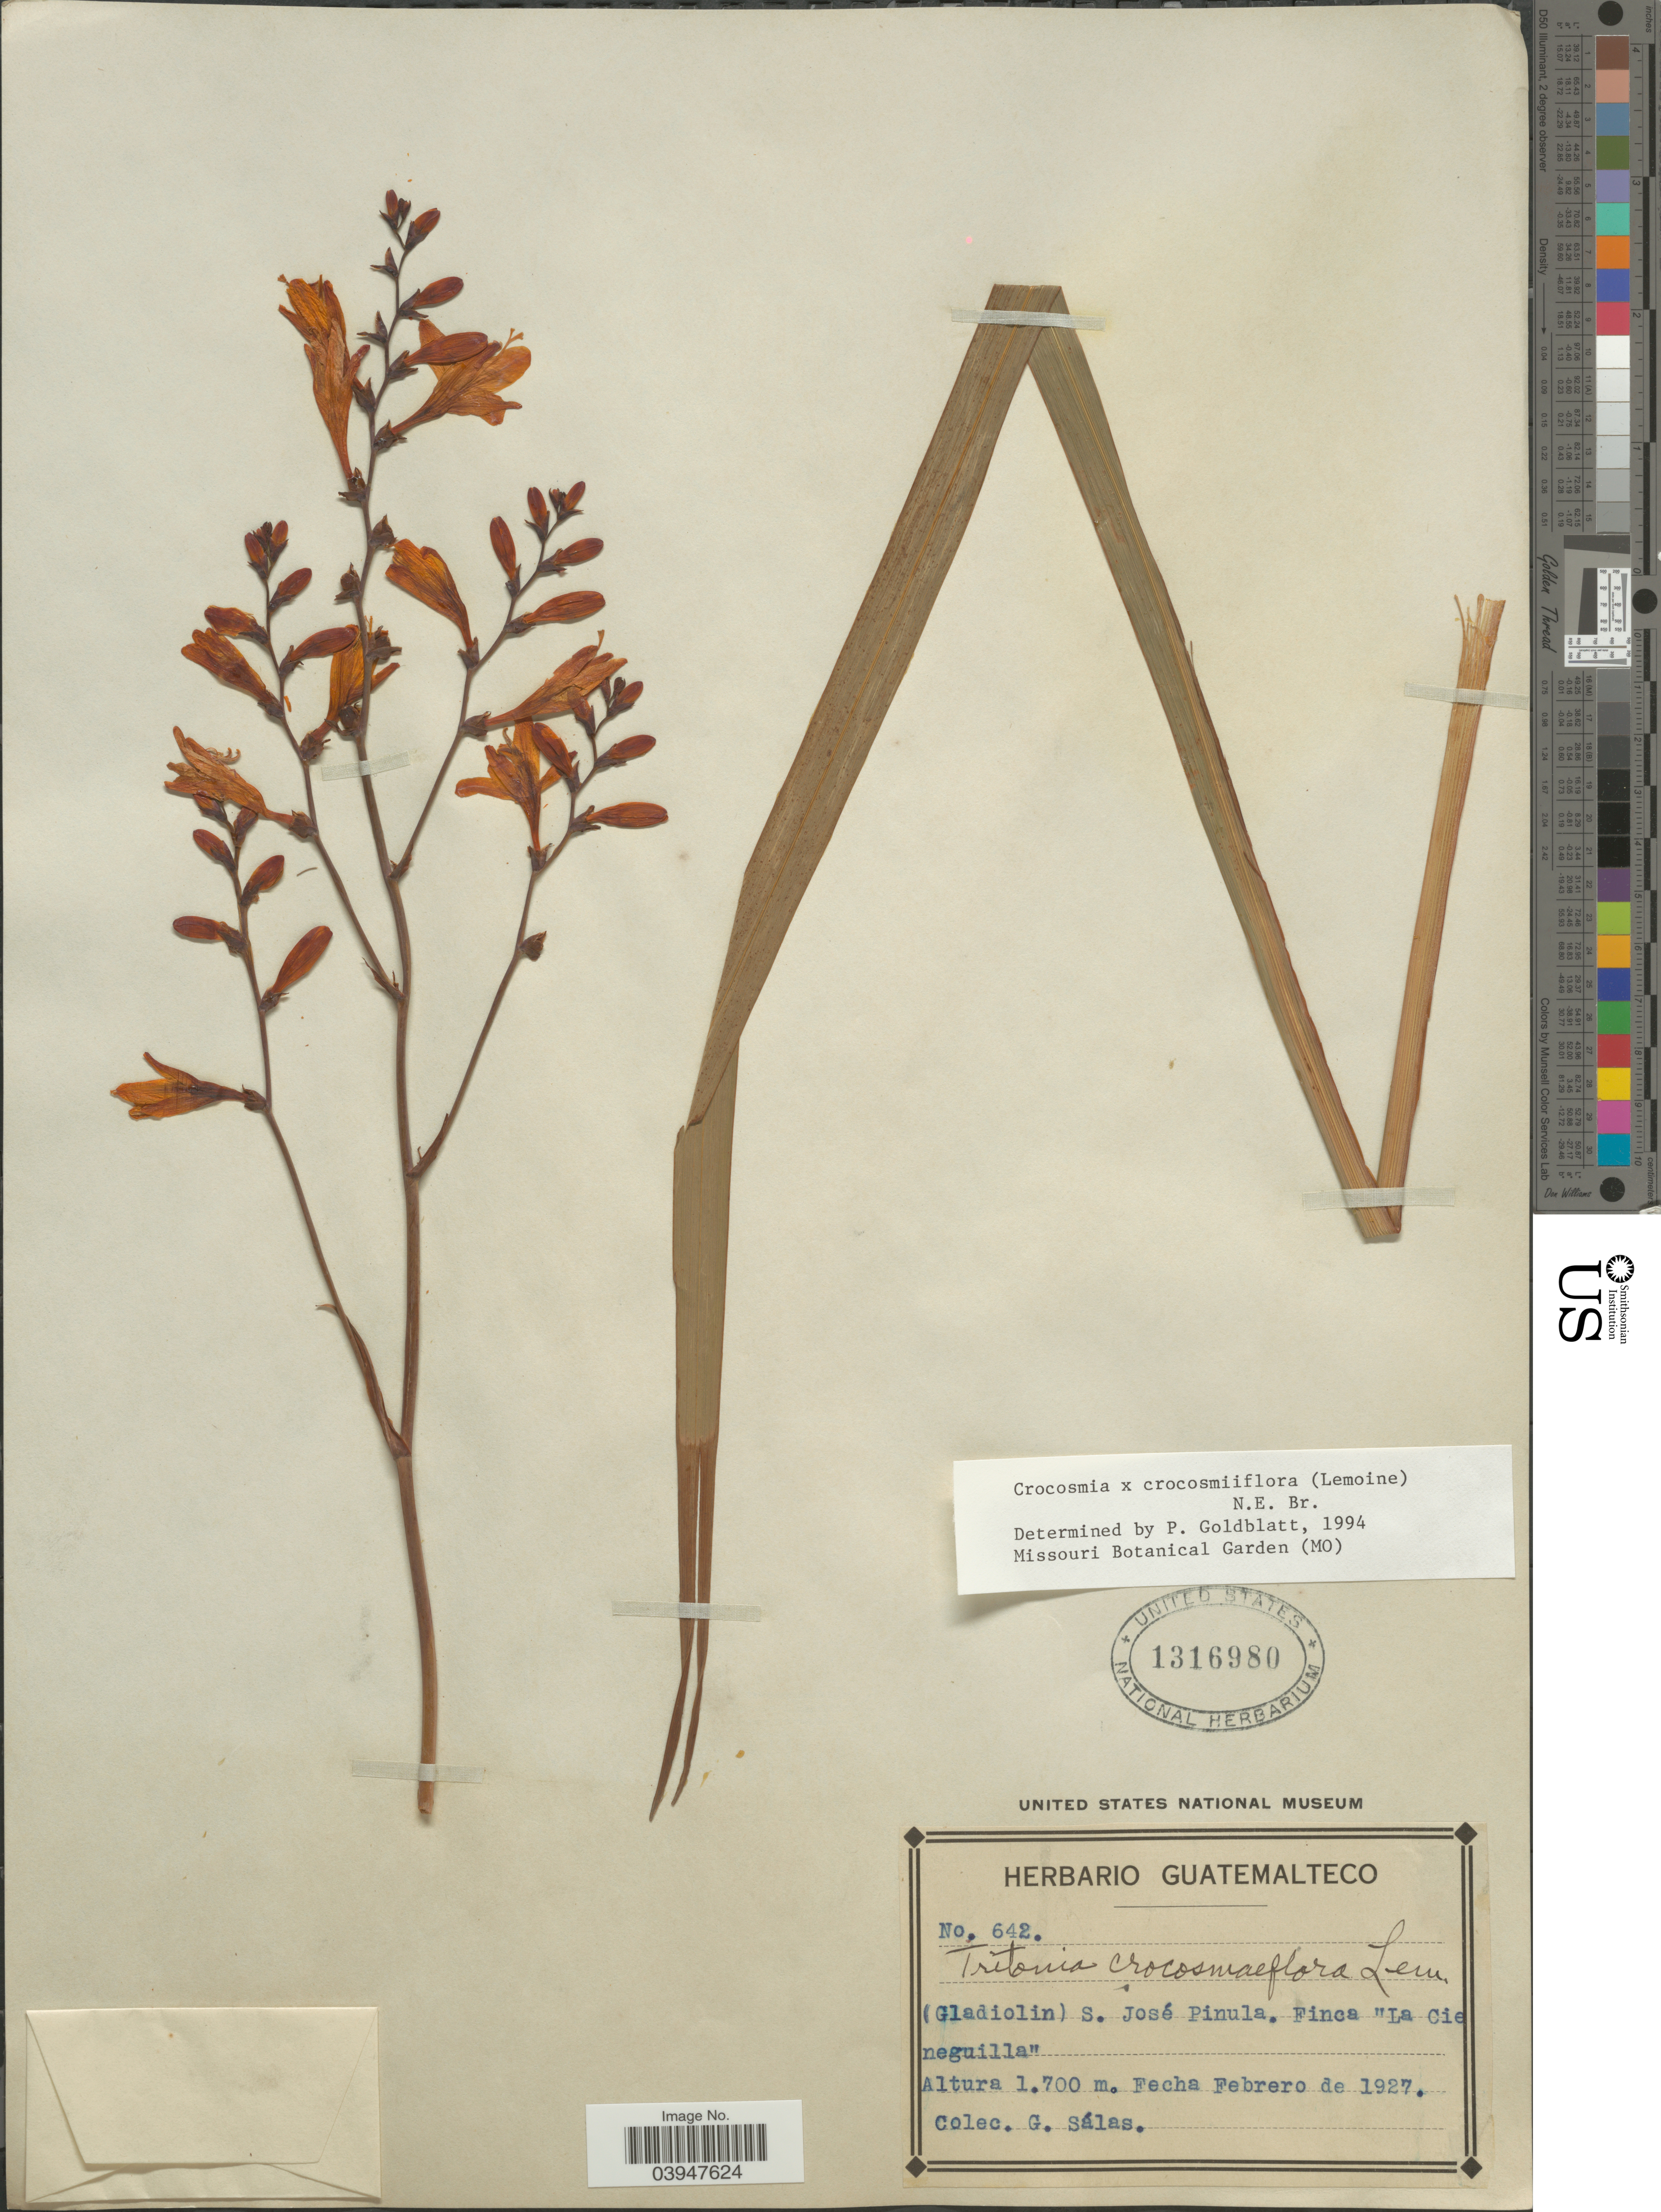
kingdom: Plantae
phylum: Tracheophyta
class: Liliopsida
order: Asparagales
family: Iridaceae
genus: Crocosmia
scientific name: Crocosmia x crocosmiiflora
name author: (Lemoine) N.E. Br.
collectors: G. Salas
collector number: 642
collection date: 1927-02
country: Guatemala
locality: (Gladiolin) S. José Pinula. Finca "La Cieneguilla".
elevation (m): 1700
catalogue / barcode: US 1316980